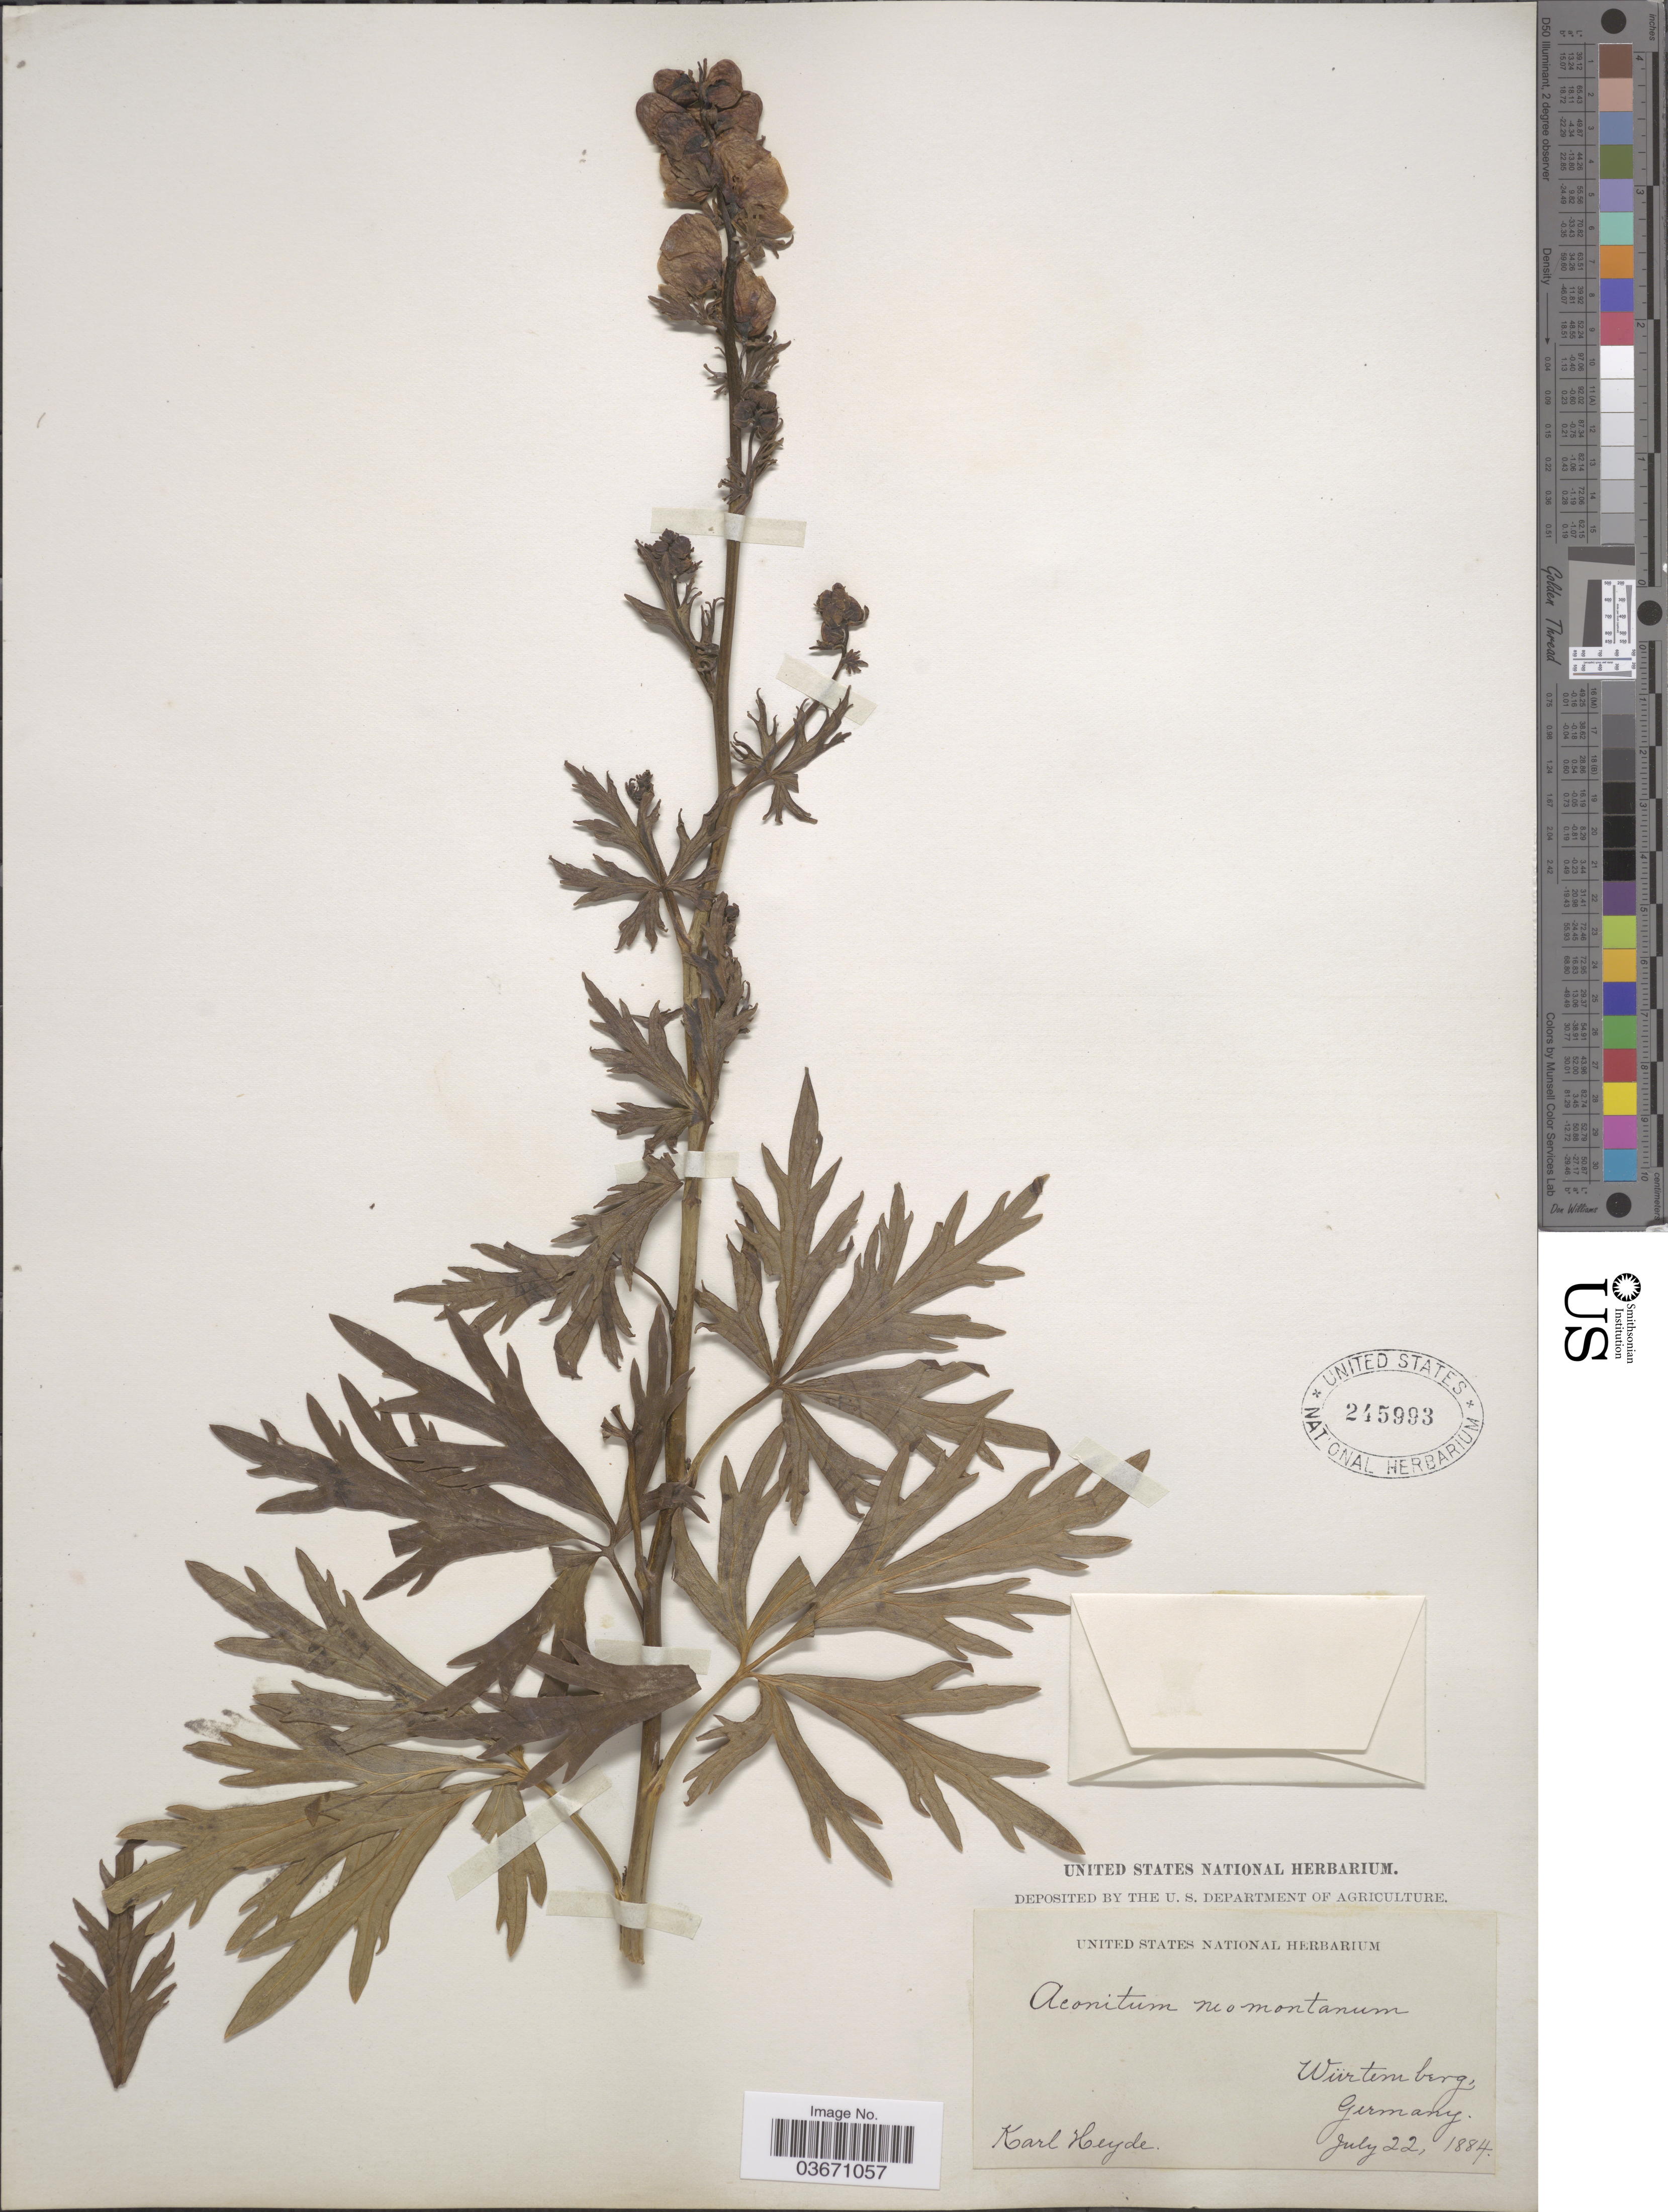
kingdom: Plantae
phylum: Tracheophyta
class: Magnoliopsida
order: Ranunculales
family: Ranunculaceae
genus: Aconitum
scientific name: Aconitum neomontanum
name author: Baumg.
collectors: K. Heyde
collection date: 1884-07-22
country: Germany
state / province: Baden-Württemberg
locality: Würtemberg.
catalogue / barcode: US 245993